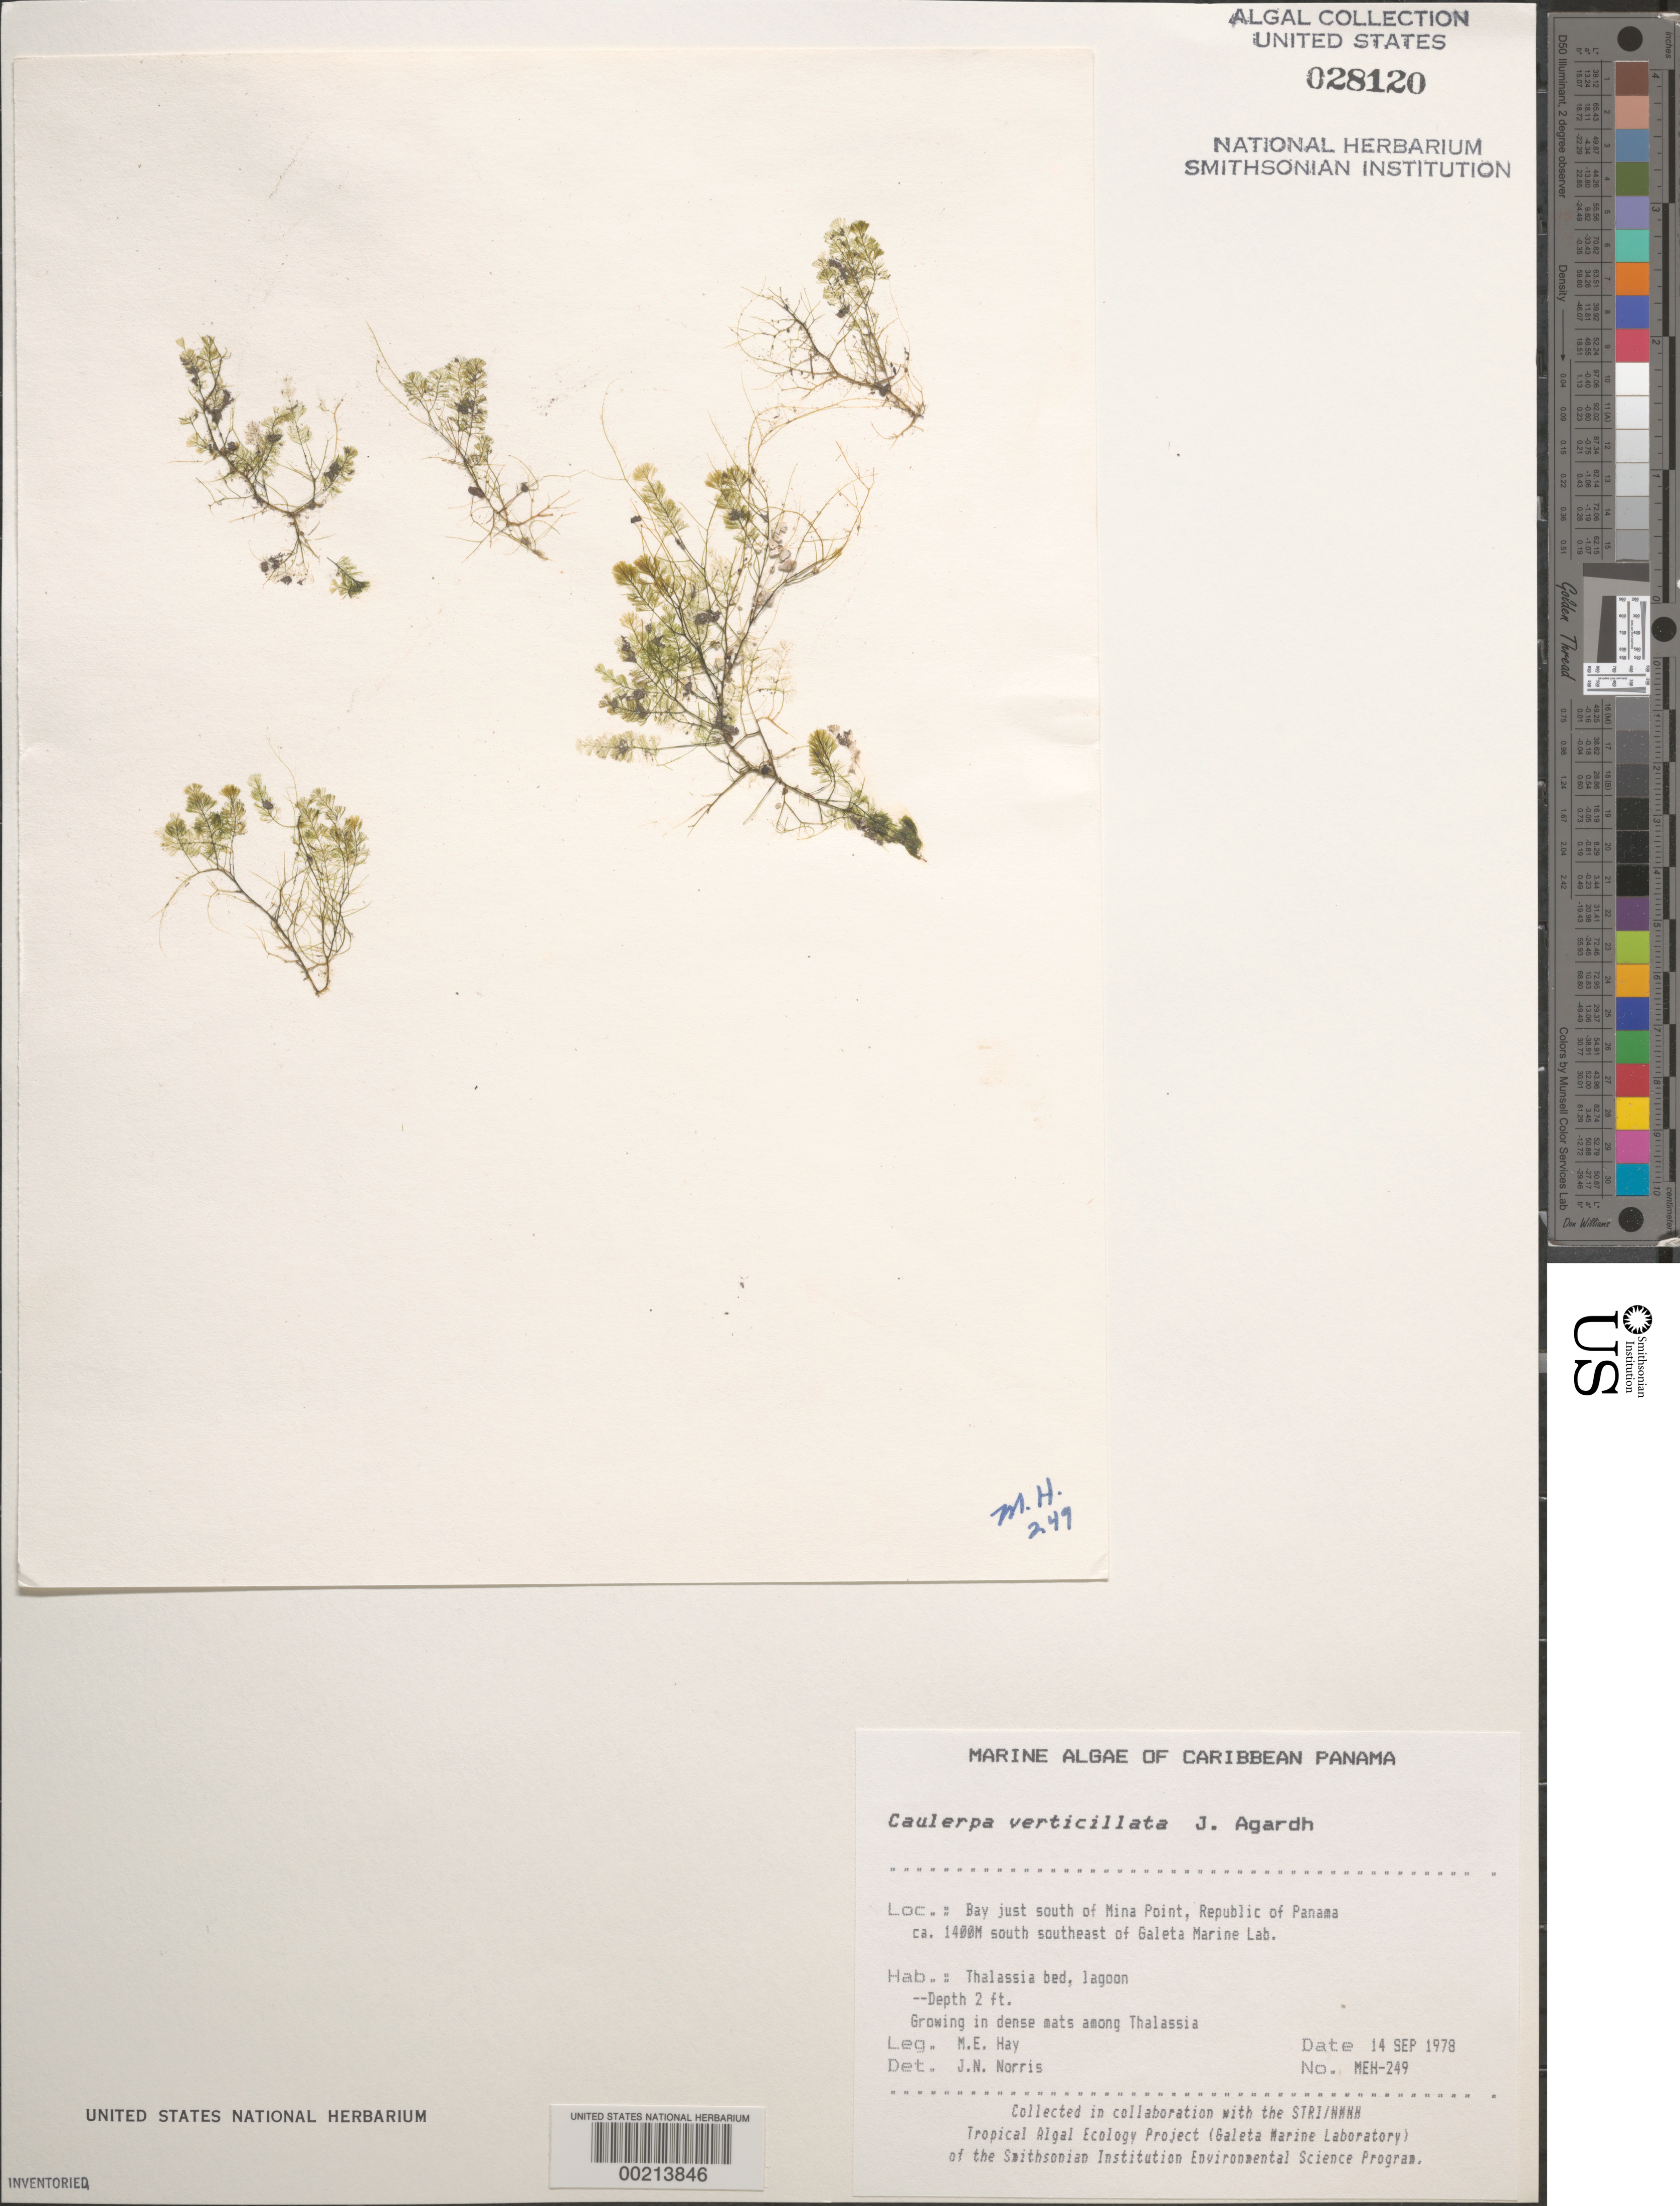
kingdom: Plantae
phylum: Chlorophyta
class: Ulvophyceae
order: Bryopsidales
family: Caulerpaceae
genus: Caulerpa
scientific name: Caulerpa verticillata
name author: J. Agardh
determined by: Norris, James N.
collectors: M. E. Hay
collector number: MEH-249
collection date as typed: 14 Sep 1978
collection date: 1978-09-14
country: Panama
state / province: Colón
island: Galeta Island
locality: Bay just south of Mina Point near Galeta Marine Laboratory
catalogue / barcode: US 28120